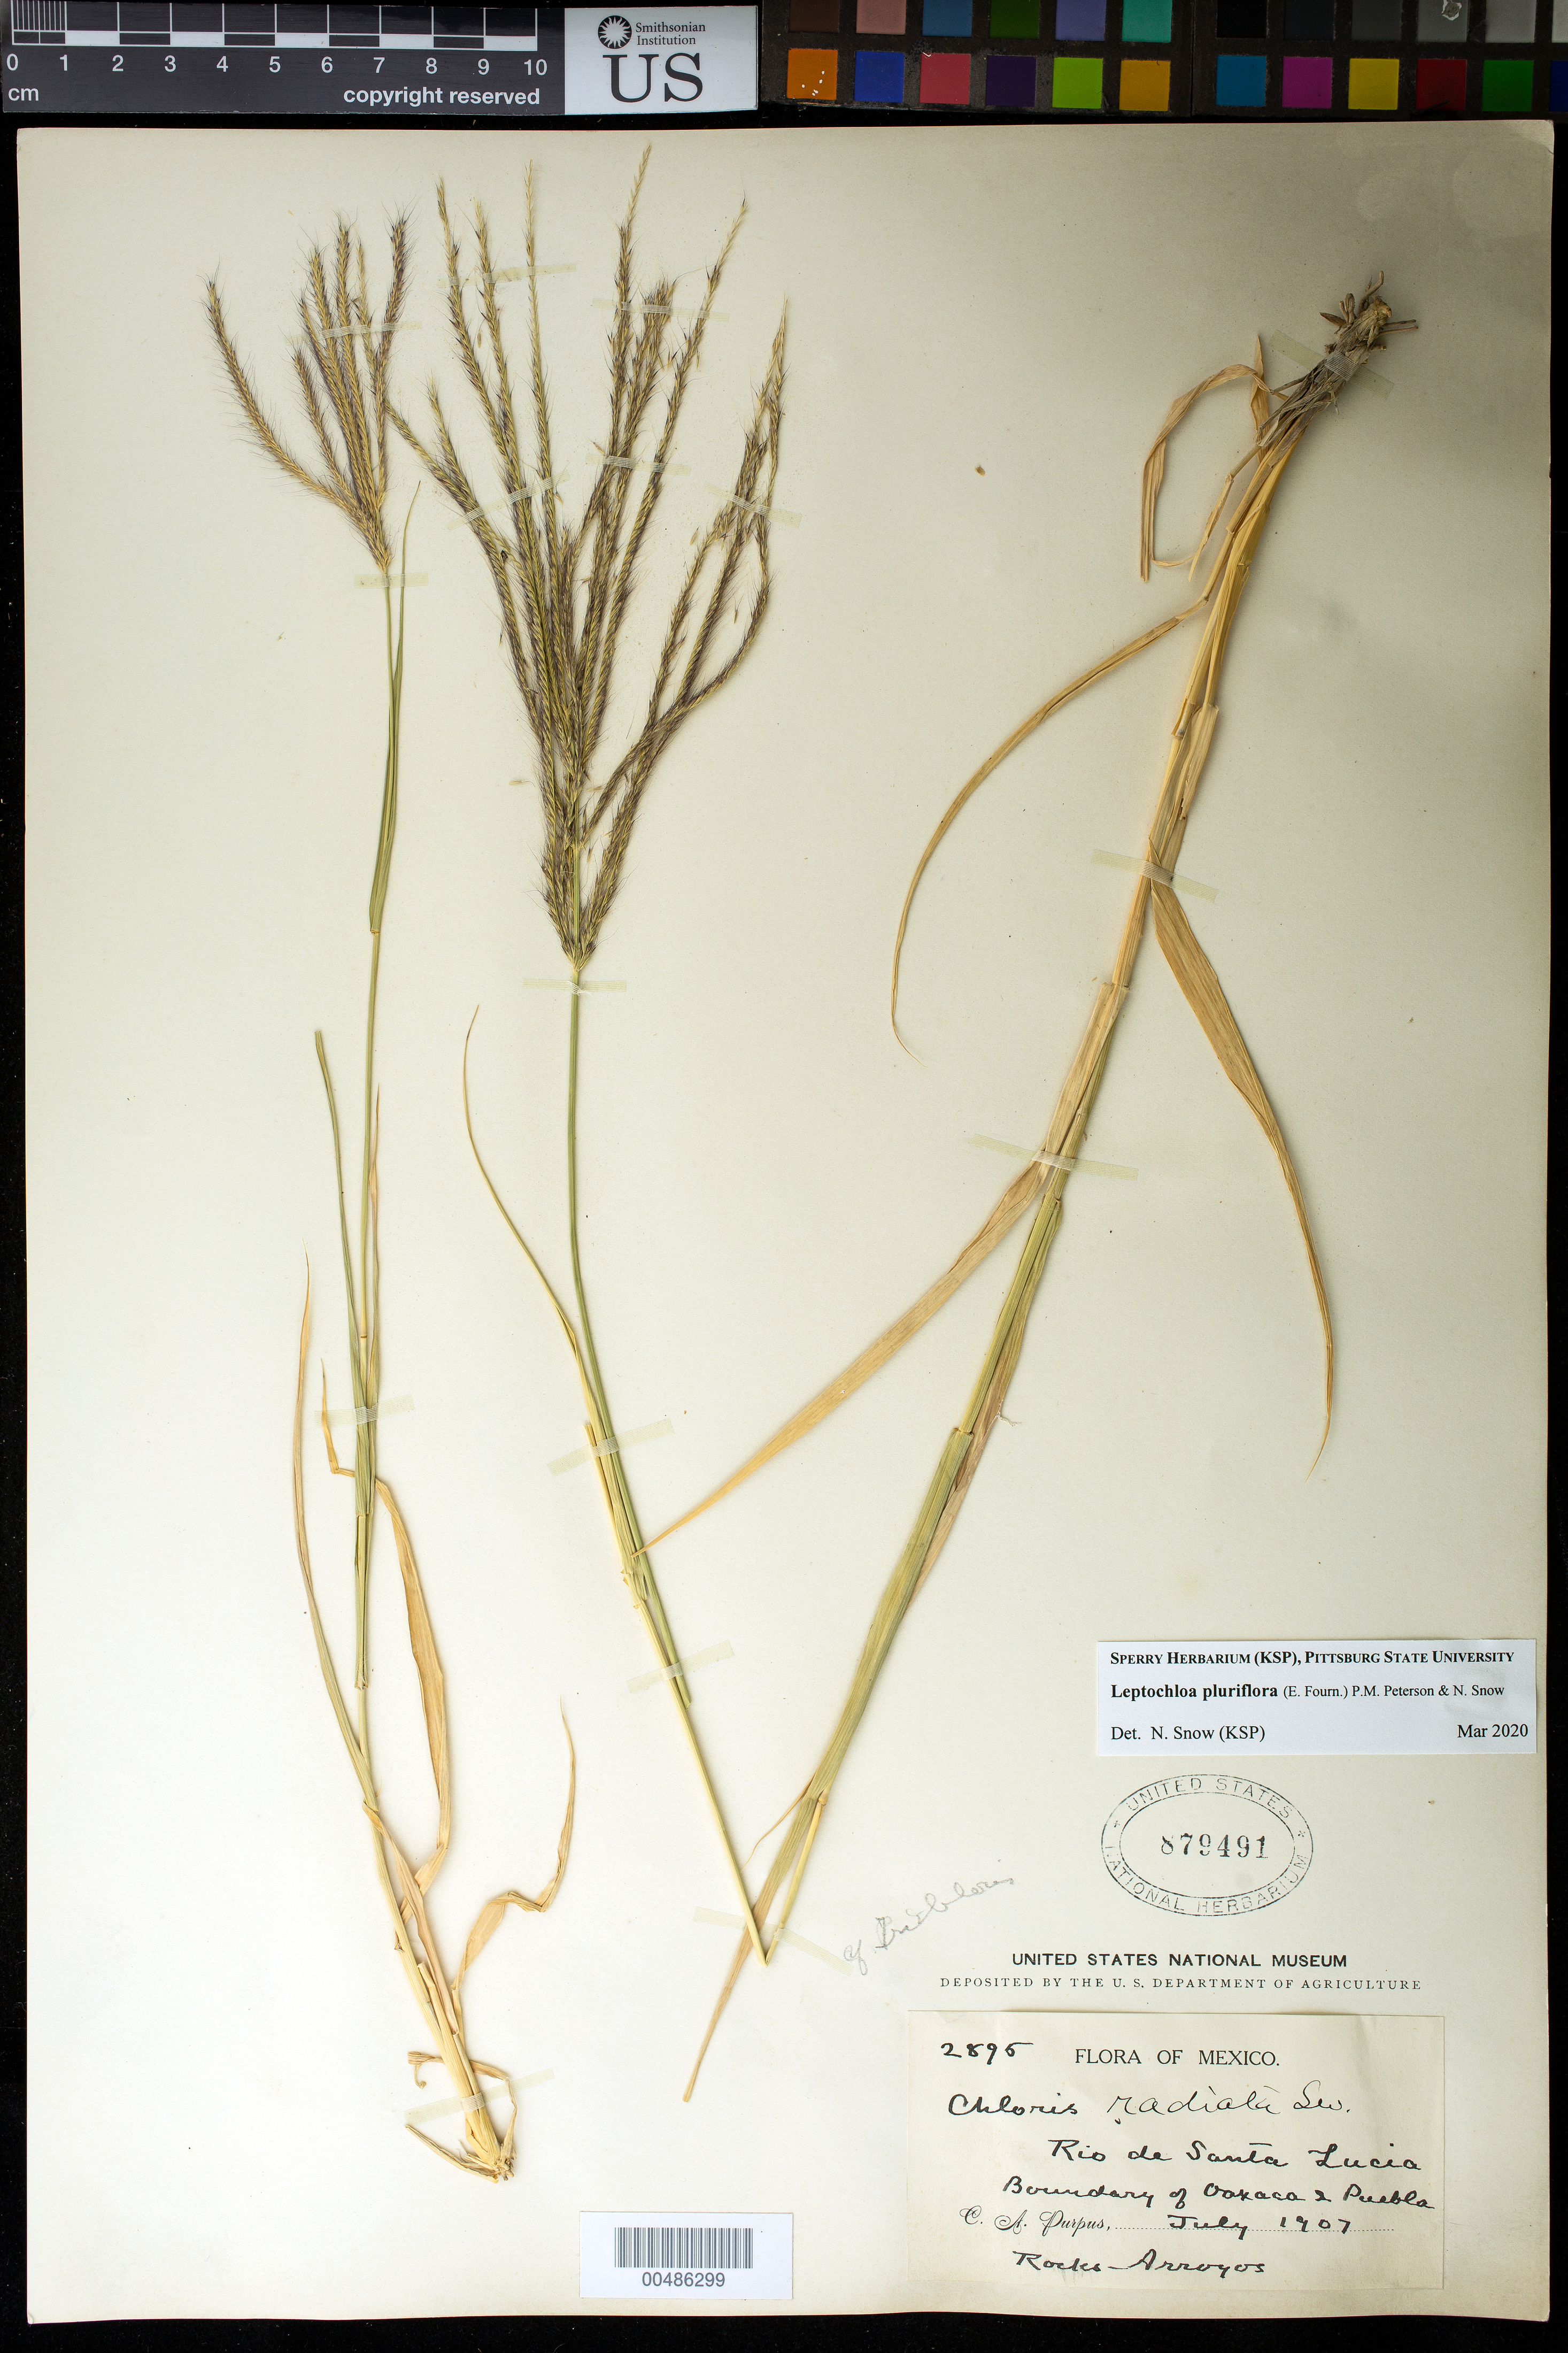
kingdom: Plantae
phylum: Tracheophyta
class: Liliopsida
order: Poales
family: Poaceae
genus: Leptochloa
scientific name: Leptochloa pluriflora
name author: (E. Fourn.) P.M. Peterson & N. Snow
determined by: Snow, N.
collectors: C. A. Purpus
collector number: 2895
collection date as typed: Jul 1907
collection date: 1907-07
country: Mexico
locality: Rio de Santa Lucia, boundary of Oaxaca & Puebla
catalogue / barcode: US 879491